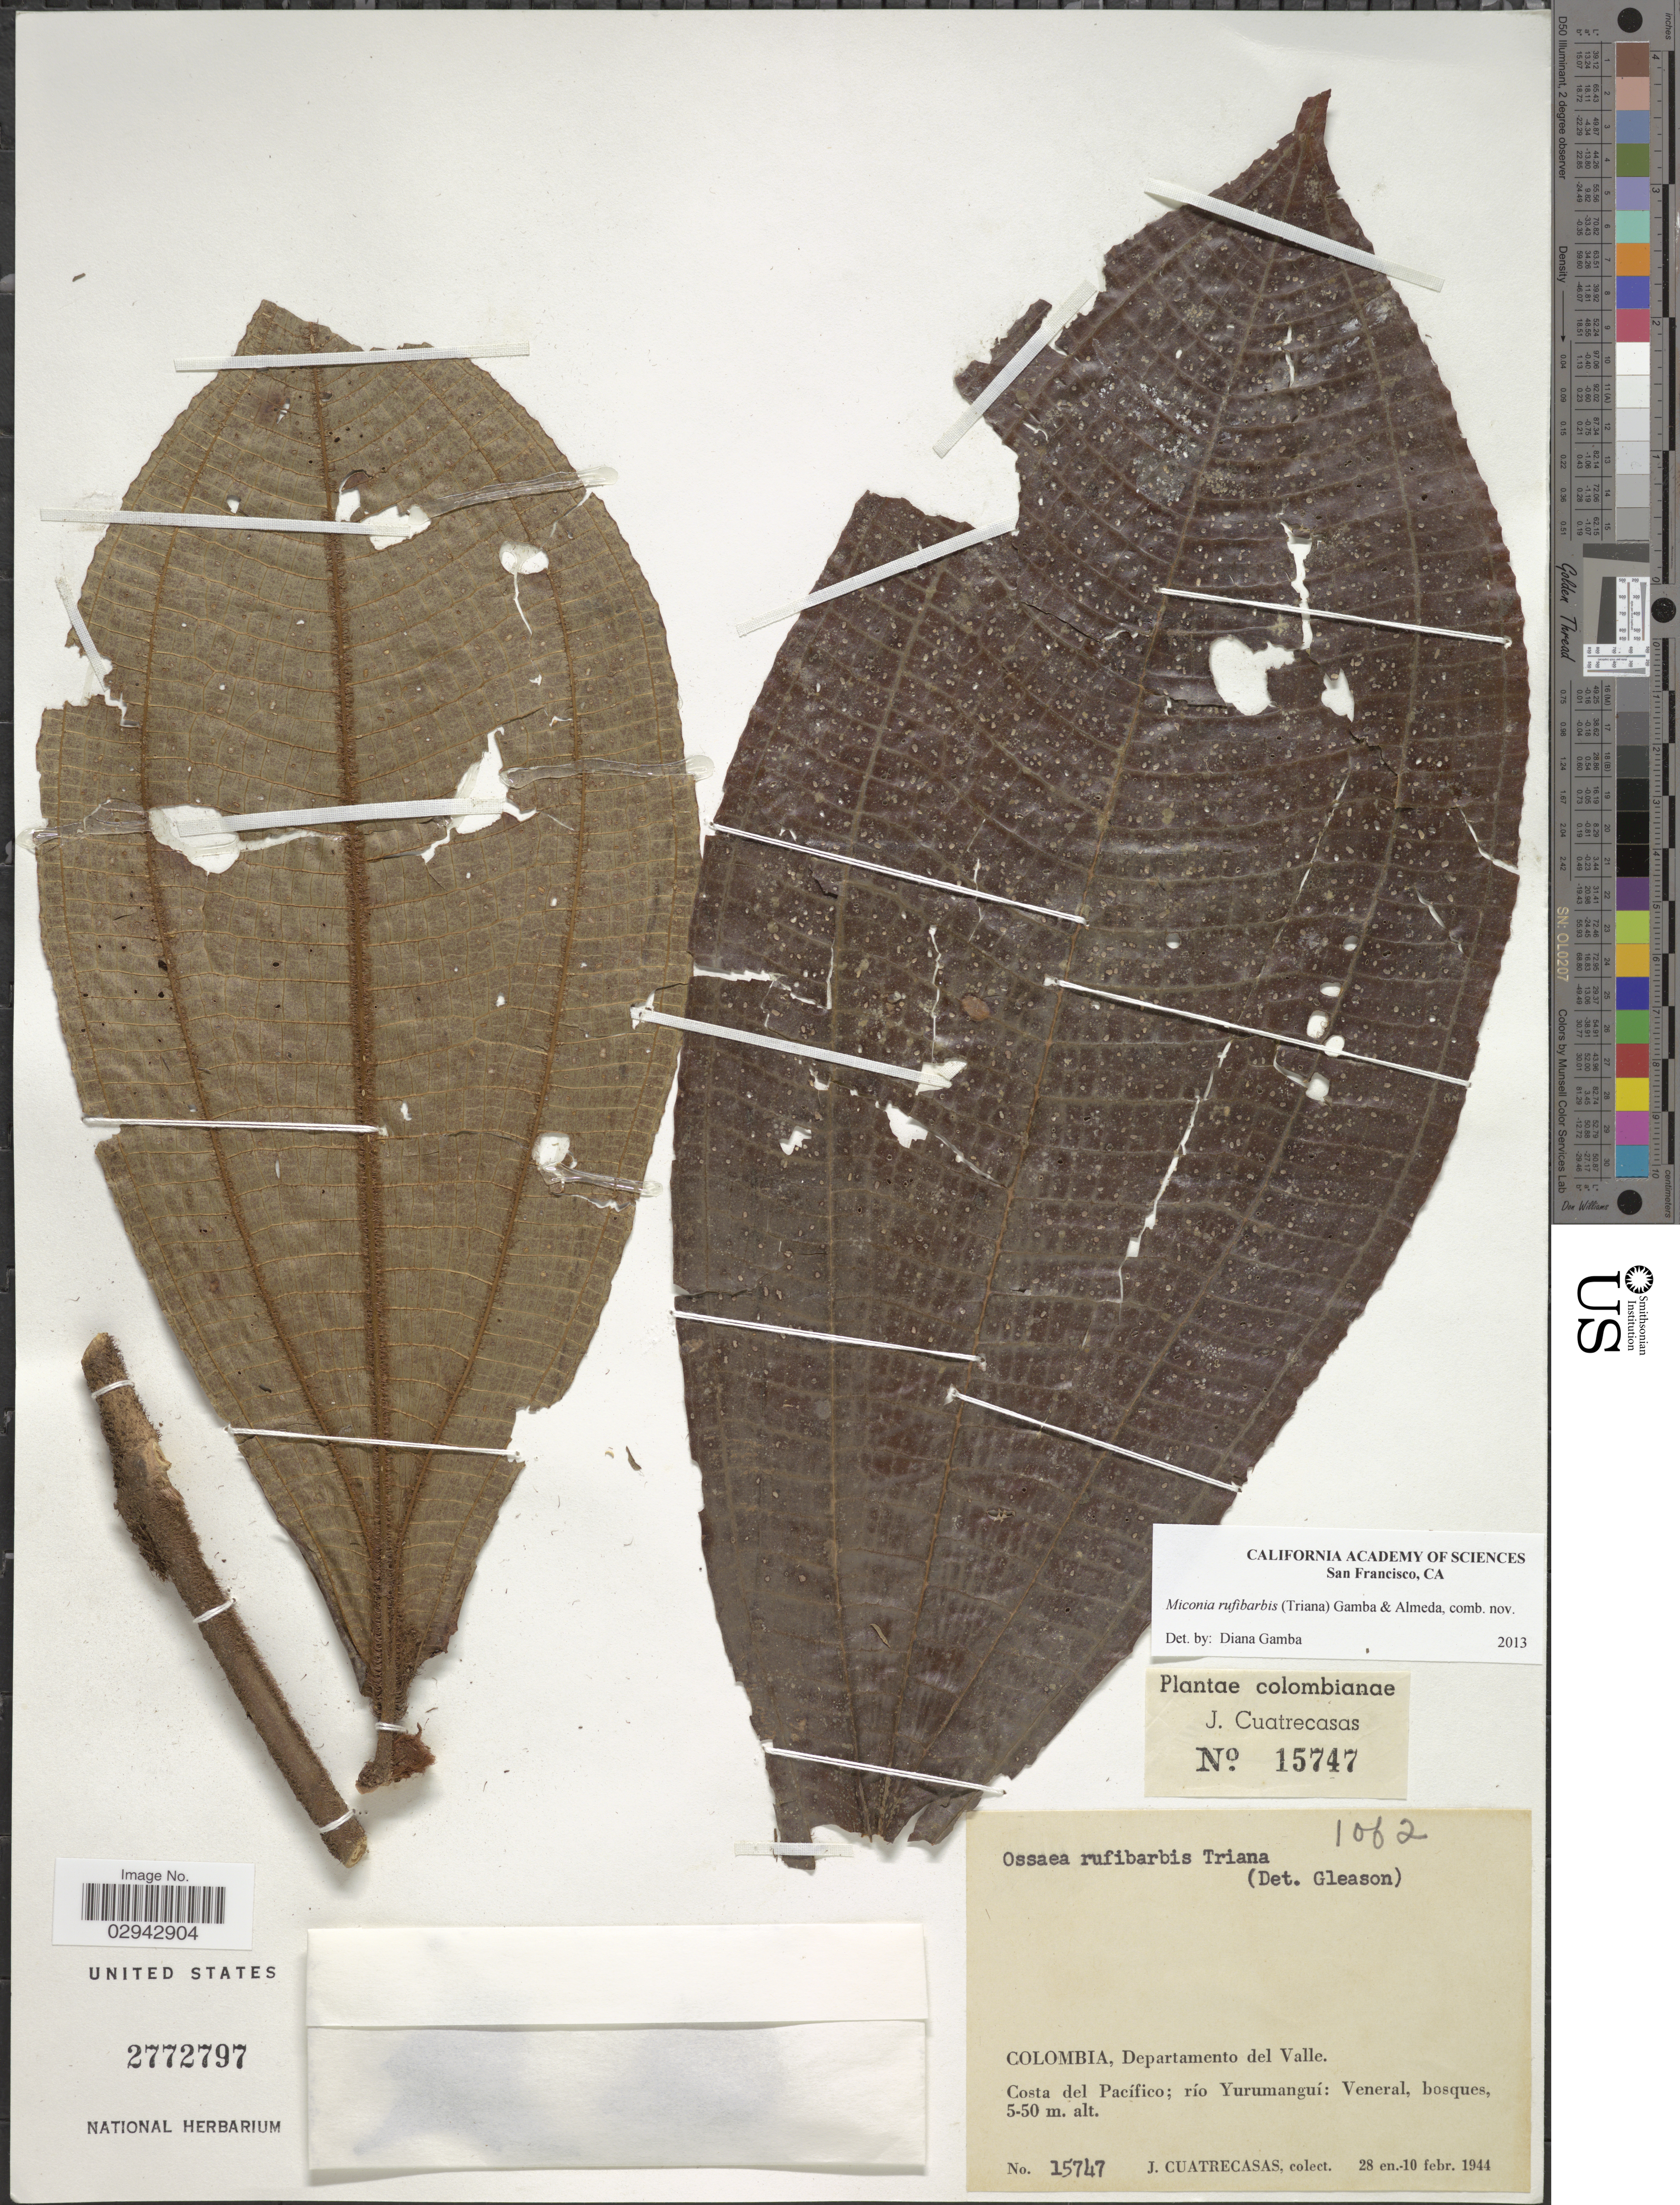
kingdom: Plantae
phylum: Tracheophyta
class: Magnoliopsida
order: Myrtales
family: Melastomataceae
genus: Miconia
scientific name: Miconia rufibarbis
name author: (Triana) Gamba & Almeda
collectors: J. Cuatrecasas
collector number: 15747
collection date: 1944-01-28/1944-02-10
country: Colombia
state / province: Valle del Cauca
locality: Departamento del Valle. Costa del Pacífico; río Yurumanguí.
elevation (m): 5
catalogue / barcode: US 2772797